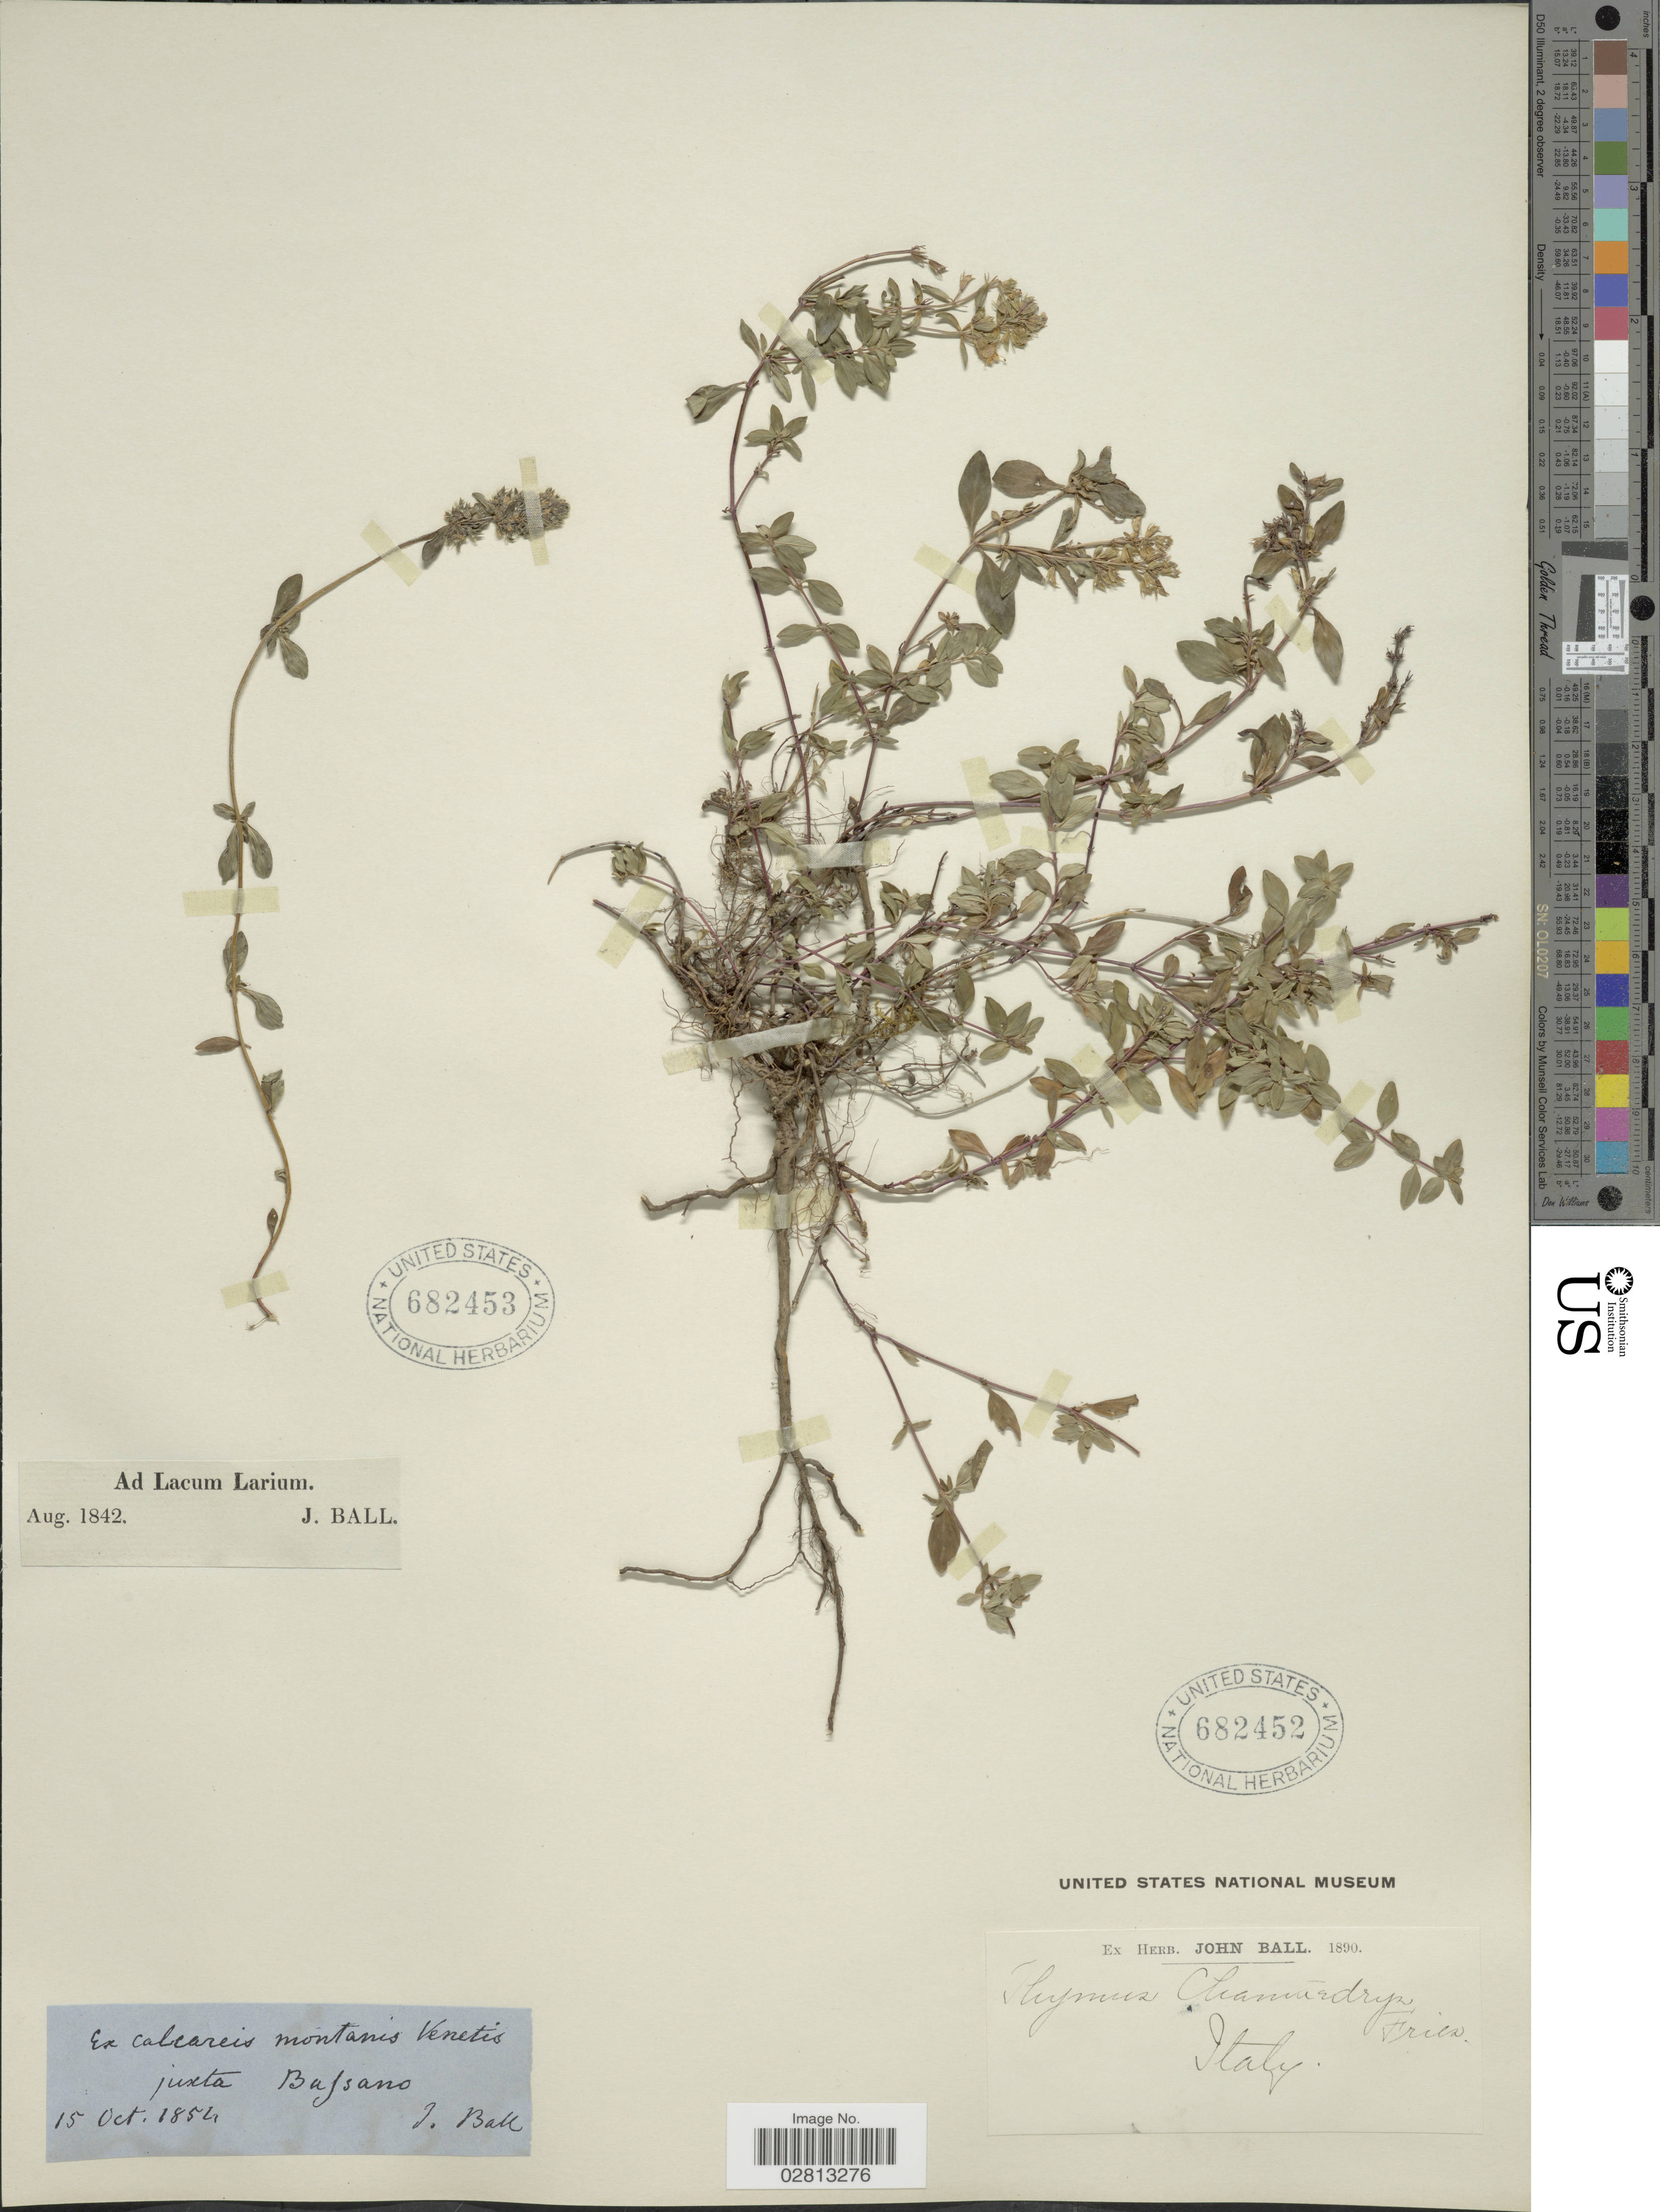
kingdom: Plantae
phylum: Tracheophyta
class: Magnoliopsida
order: Lamiales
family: Lamiaceae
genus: Thymus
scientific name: Thymus chamaedrys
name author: Fr.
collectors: J. Ball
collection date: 1842-08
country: Italy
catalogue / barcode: US 682452-2